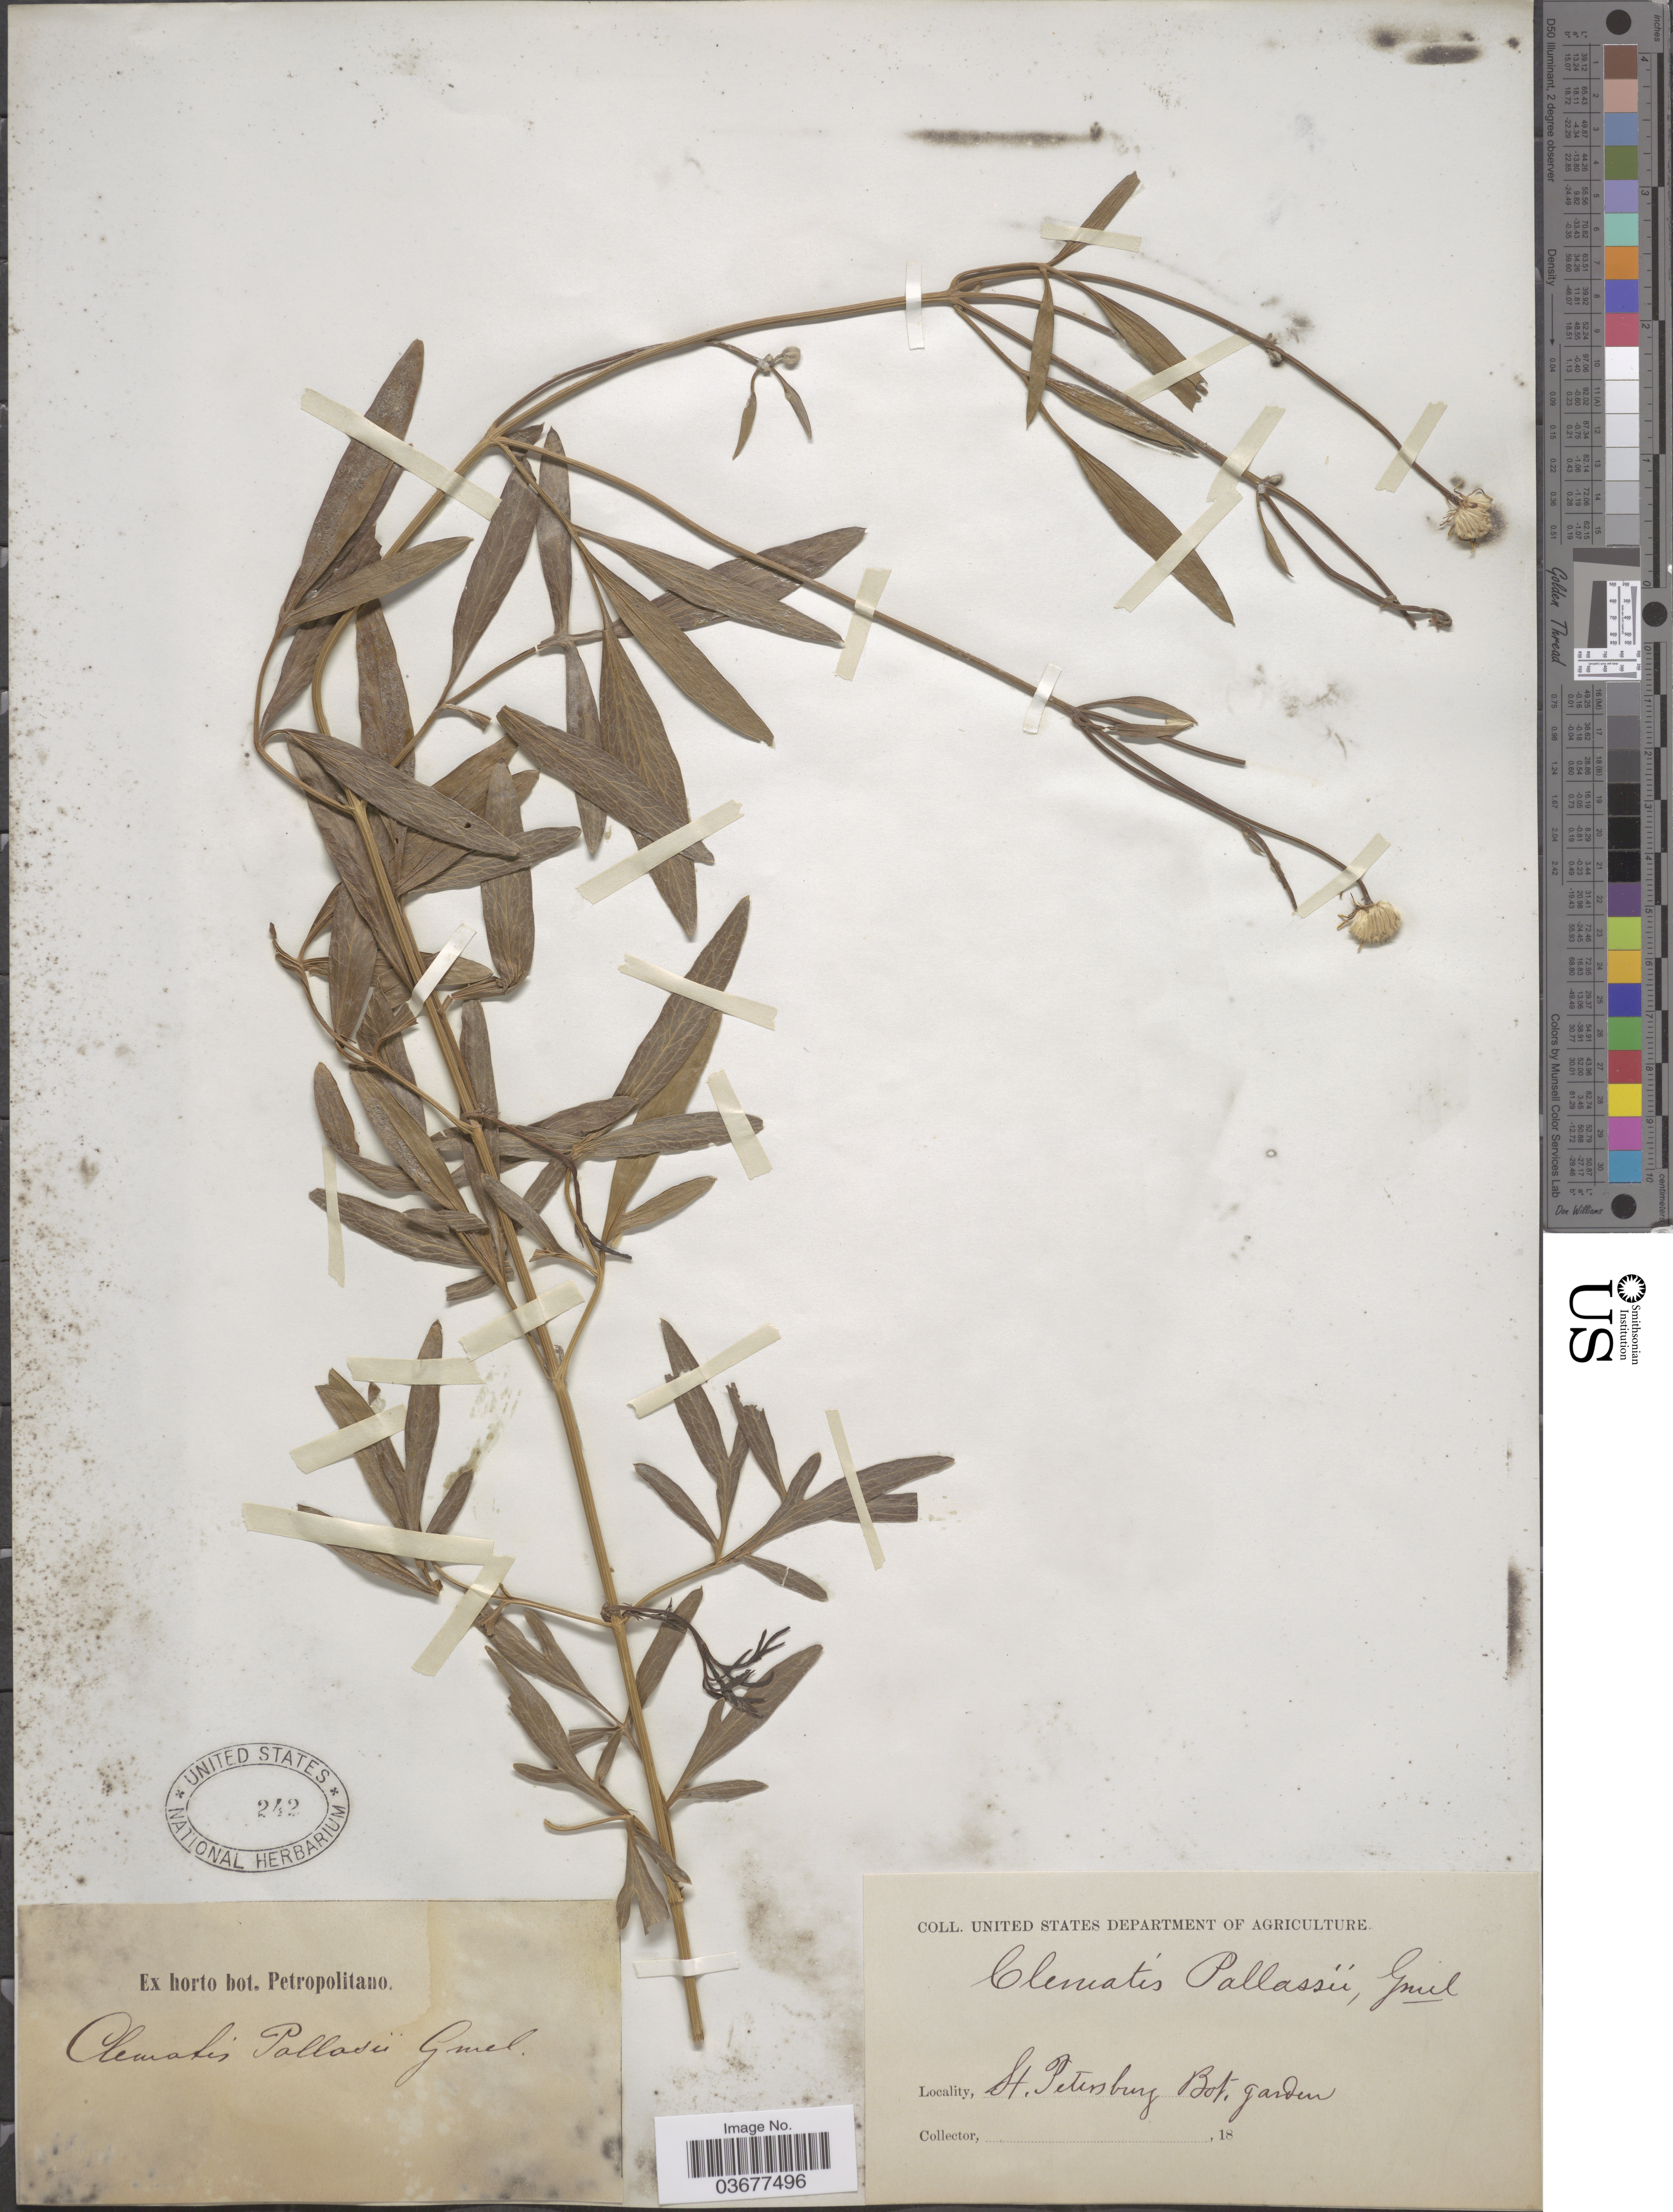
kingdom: Plantae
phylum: Tracheophyta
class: Magnoliopsida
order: Ranunculales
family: Ranunculaceae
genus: Clematis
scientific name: Clematis pallasii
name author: J.F. Gmel.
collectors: ex Horto Bot. Petropolitano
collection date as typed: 18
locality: St. Petersburg Bot. Garden.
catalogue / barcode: US 242